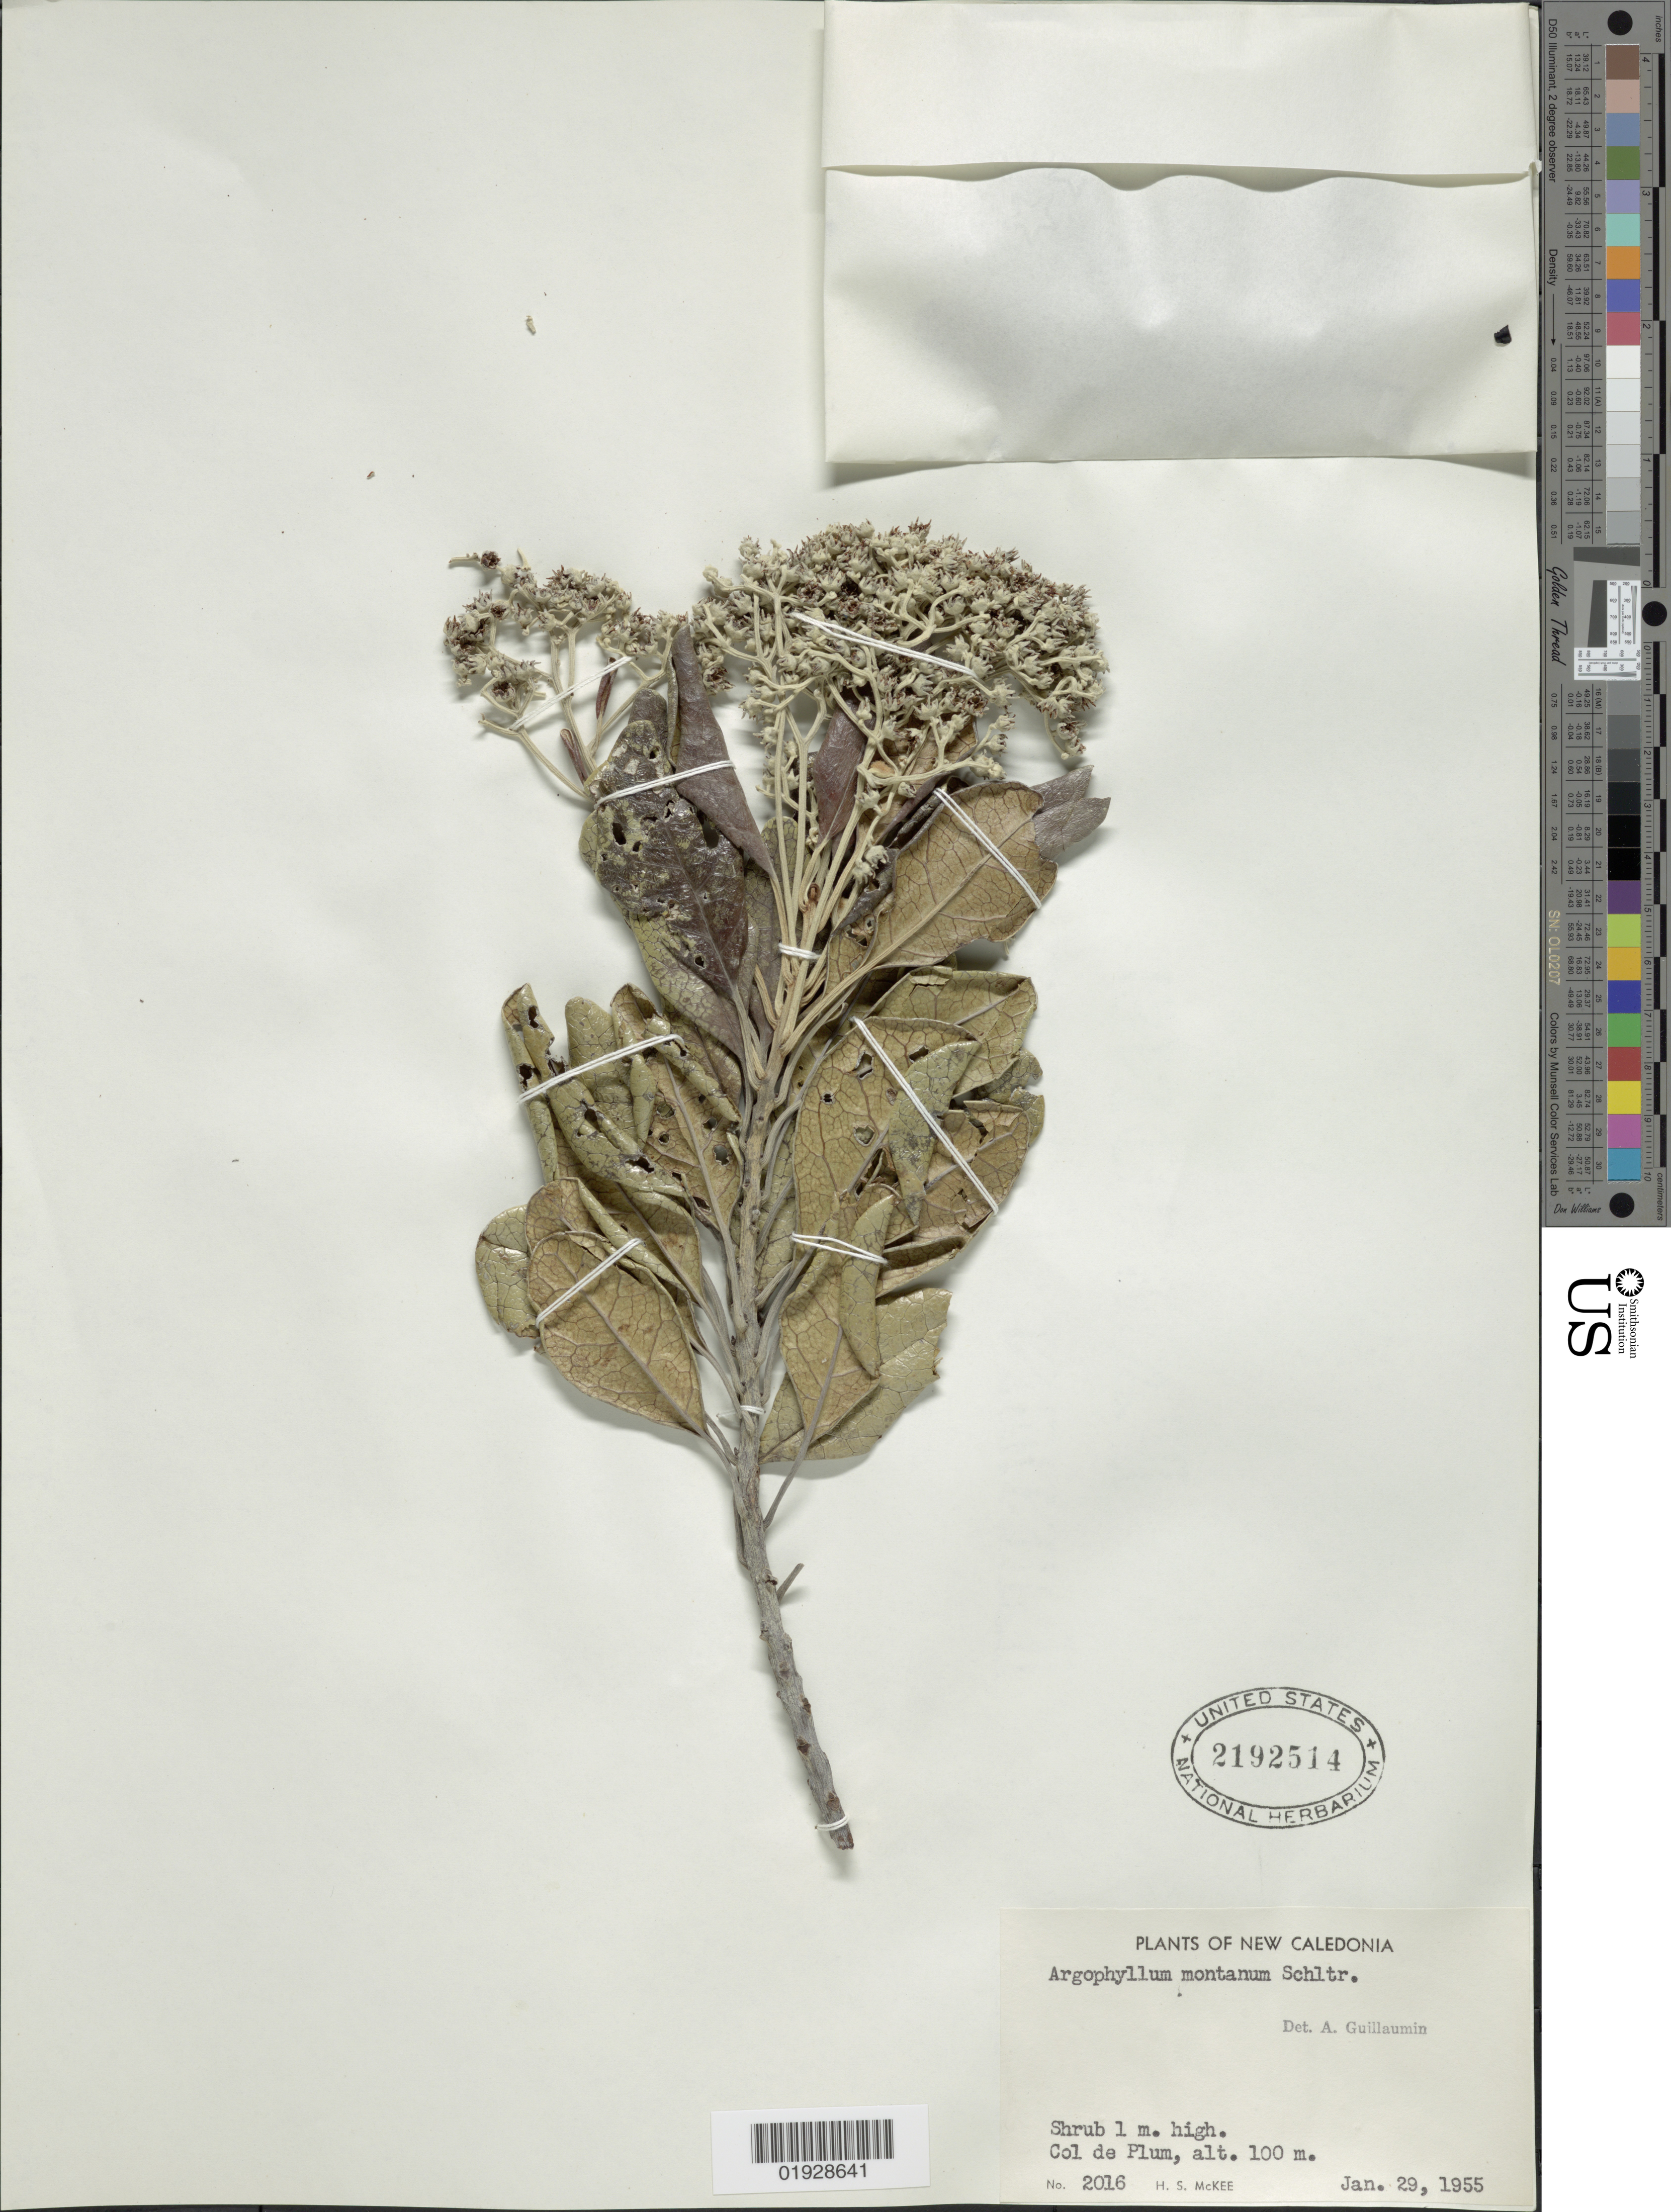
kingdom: Plantae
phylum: Tracheophyta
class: Magnoliopsida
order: Asterales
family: Argophyllaceae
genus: Argophyllum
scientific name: Argophyllum montanum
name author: Schltr.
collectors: H. S. McKee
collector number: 2016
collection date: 1955-01-29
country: New Caledonia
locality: Col de Plum.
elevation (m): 100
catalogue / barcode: US 2192514